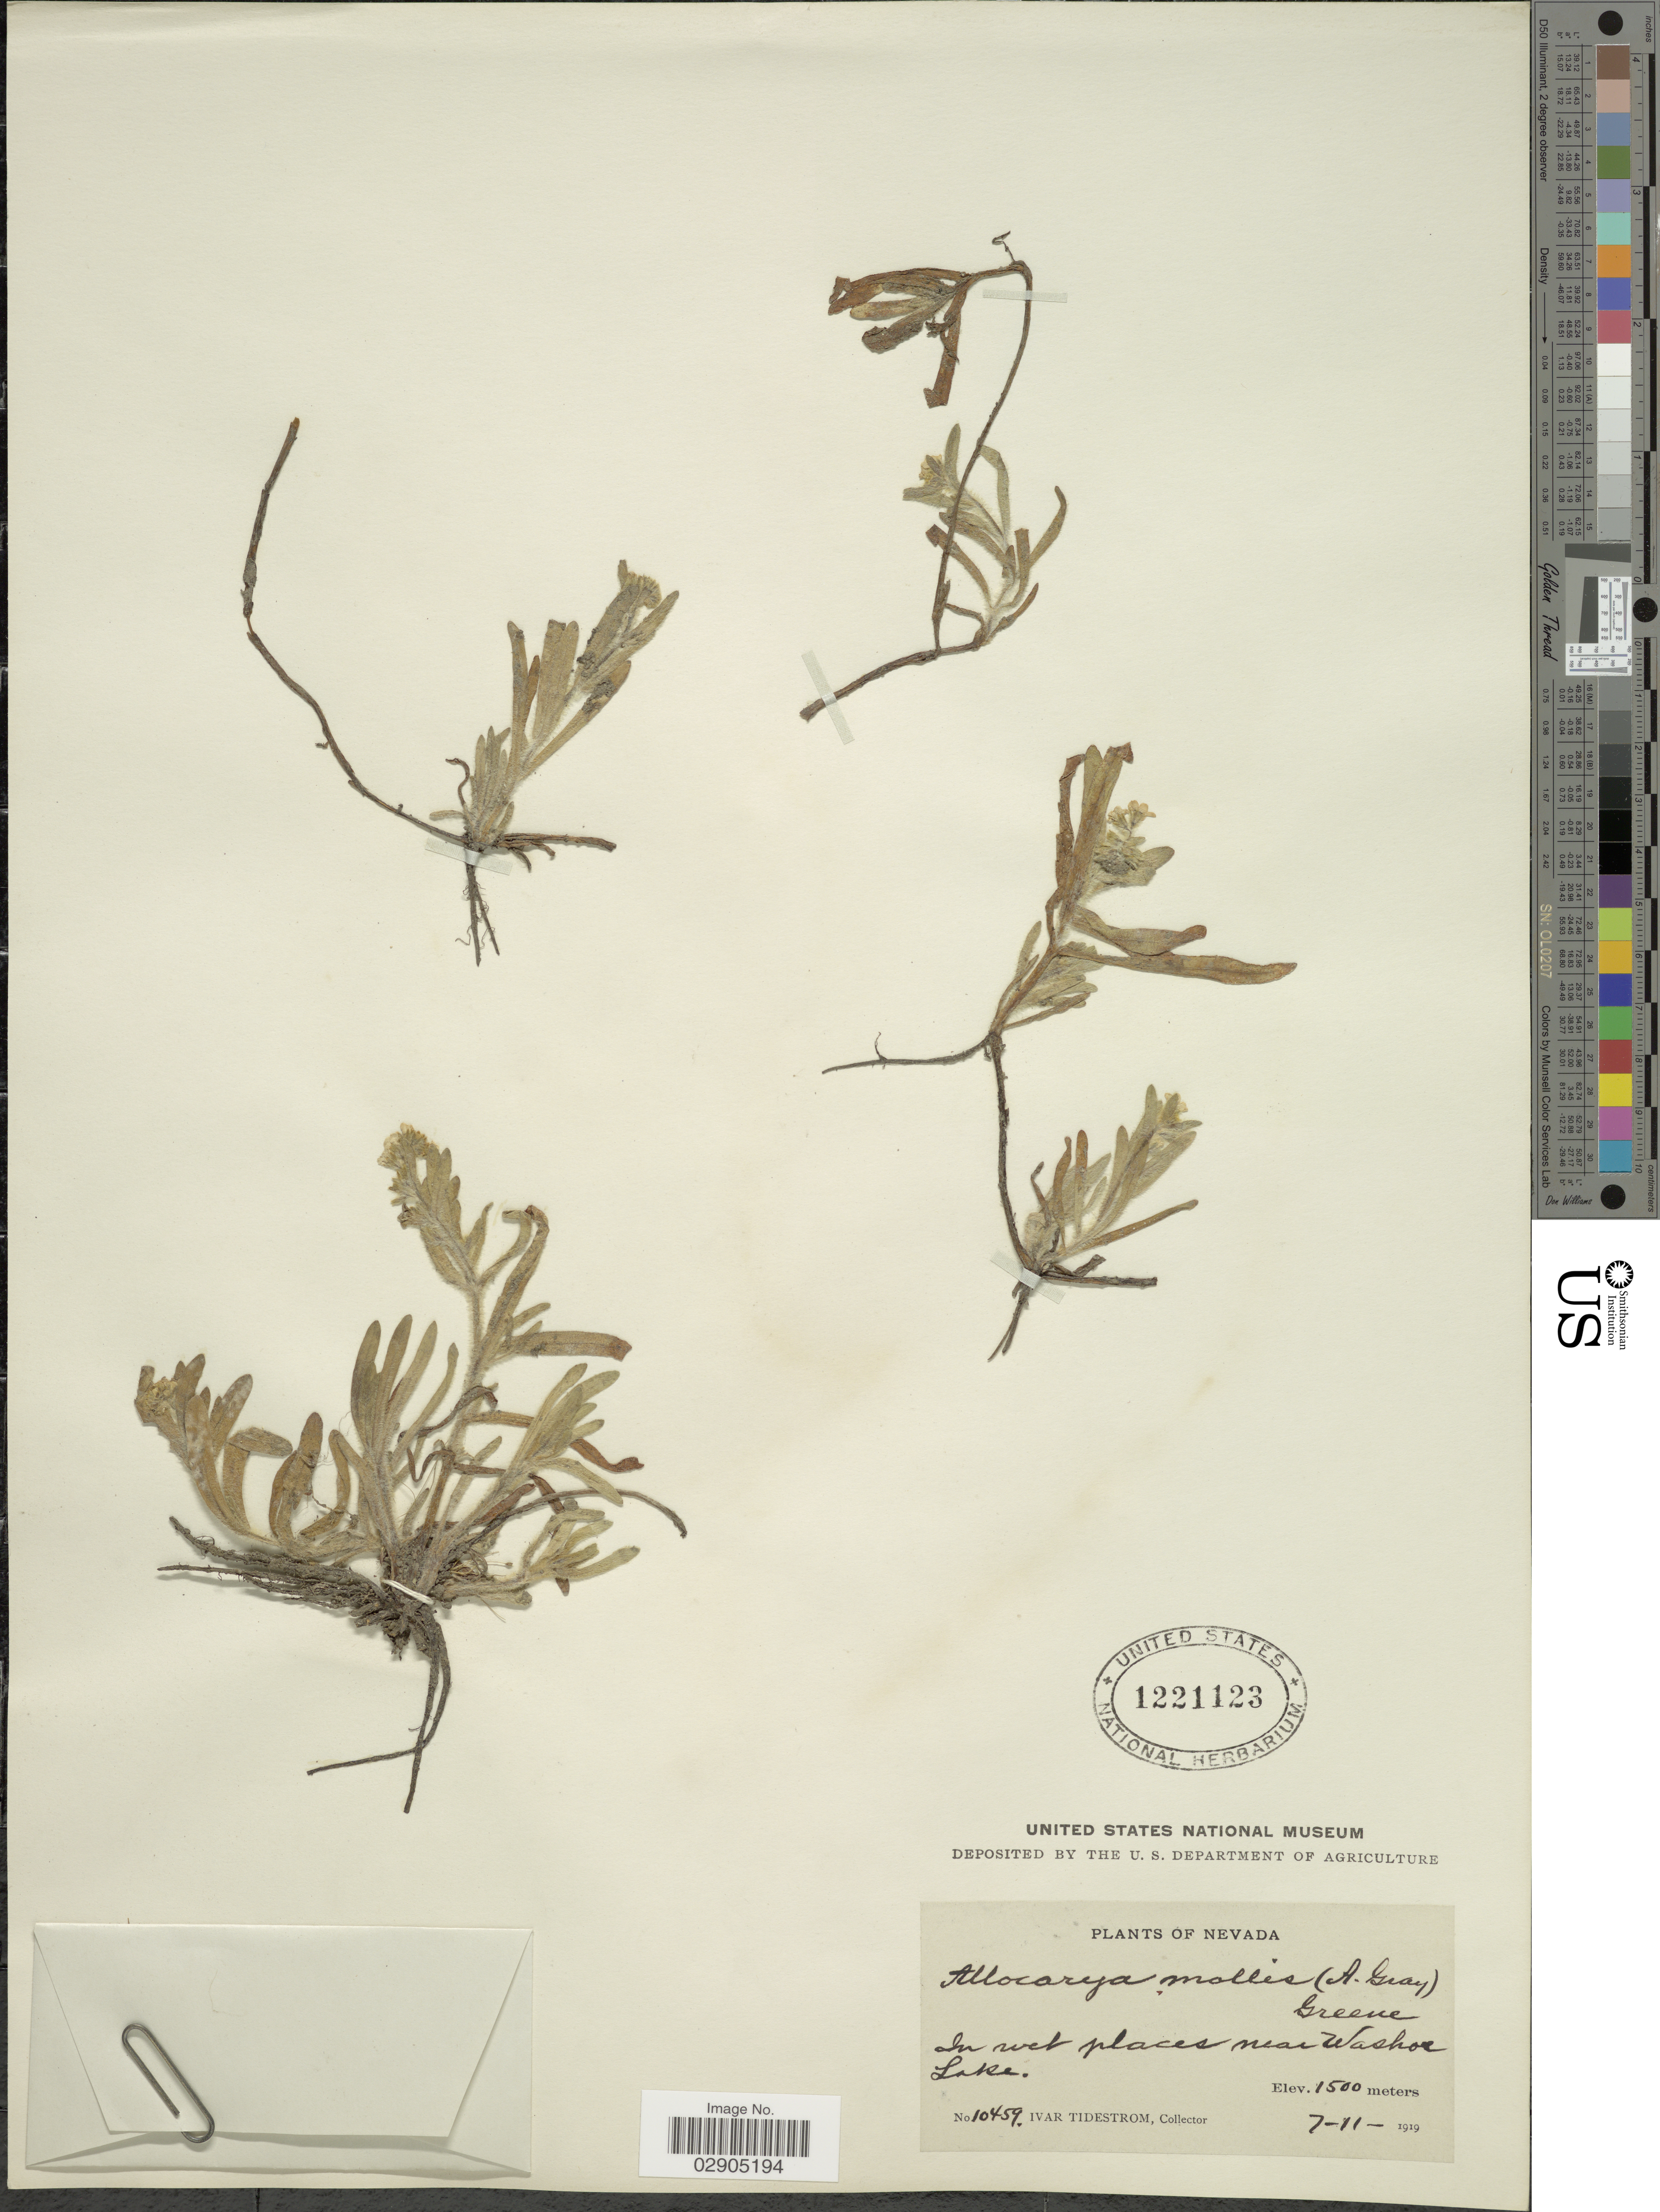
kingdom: Plantae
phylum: Tracheophyta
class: Magnoliopsida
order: Boraginales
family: Boraginaceae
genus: Allocarya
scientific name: Allocarya chorisiana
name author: (Cham. & Schltdl.) Greene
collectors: I. F. Tidestrom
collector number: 10459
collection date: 1919-11-07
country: United States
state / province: Nevada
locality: In wet places near Washoe Lake.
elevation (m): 1500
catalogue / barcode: US 1221123